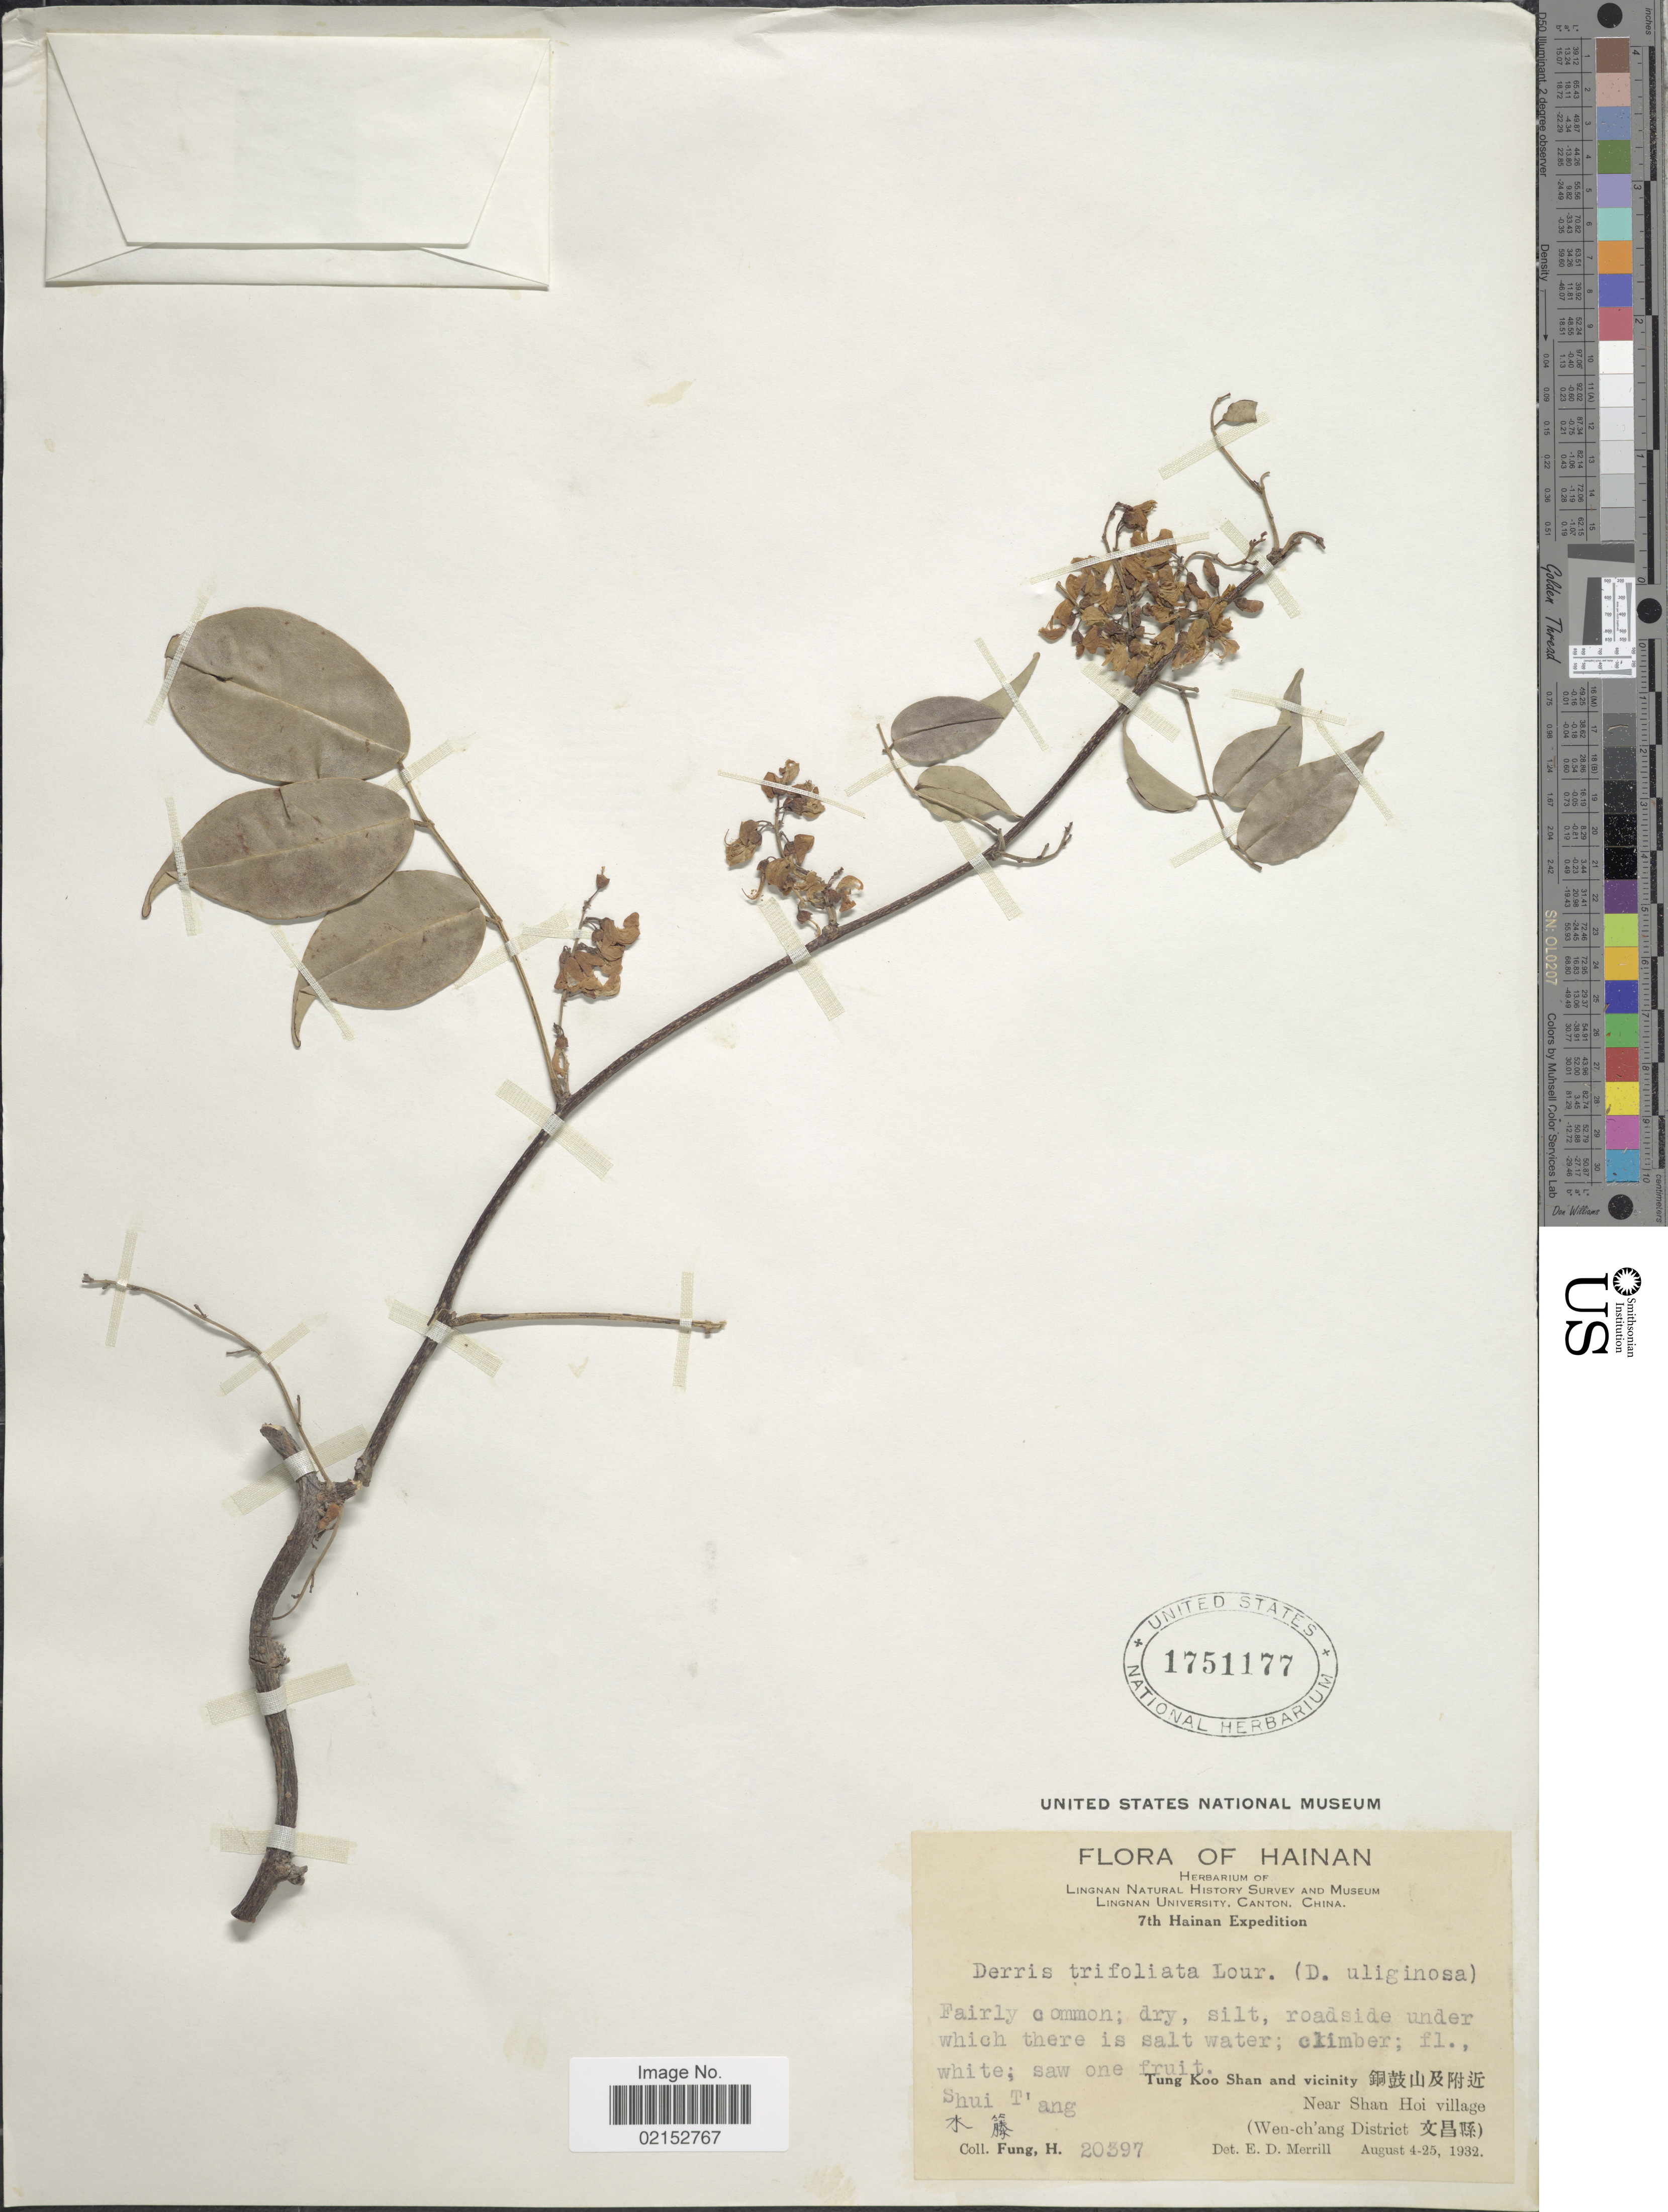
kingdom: Plantae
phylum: Tracheophyta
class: Magnoliopsida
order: Fabales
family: Fabaceae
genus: Derris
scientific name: Derris trifoliata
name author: Lour.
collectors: H. Fung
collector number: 20397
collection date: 1932-08-04/1932-08-25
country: China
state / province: Hainan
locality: Tung Koo Shan and Vicinity, near Shan Hoi Village, Wen-ch'ang District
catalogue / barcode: US 1751177